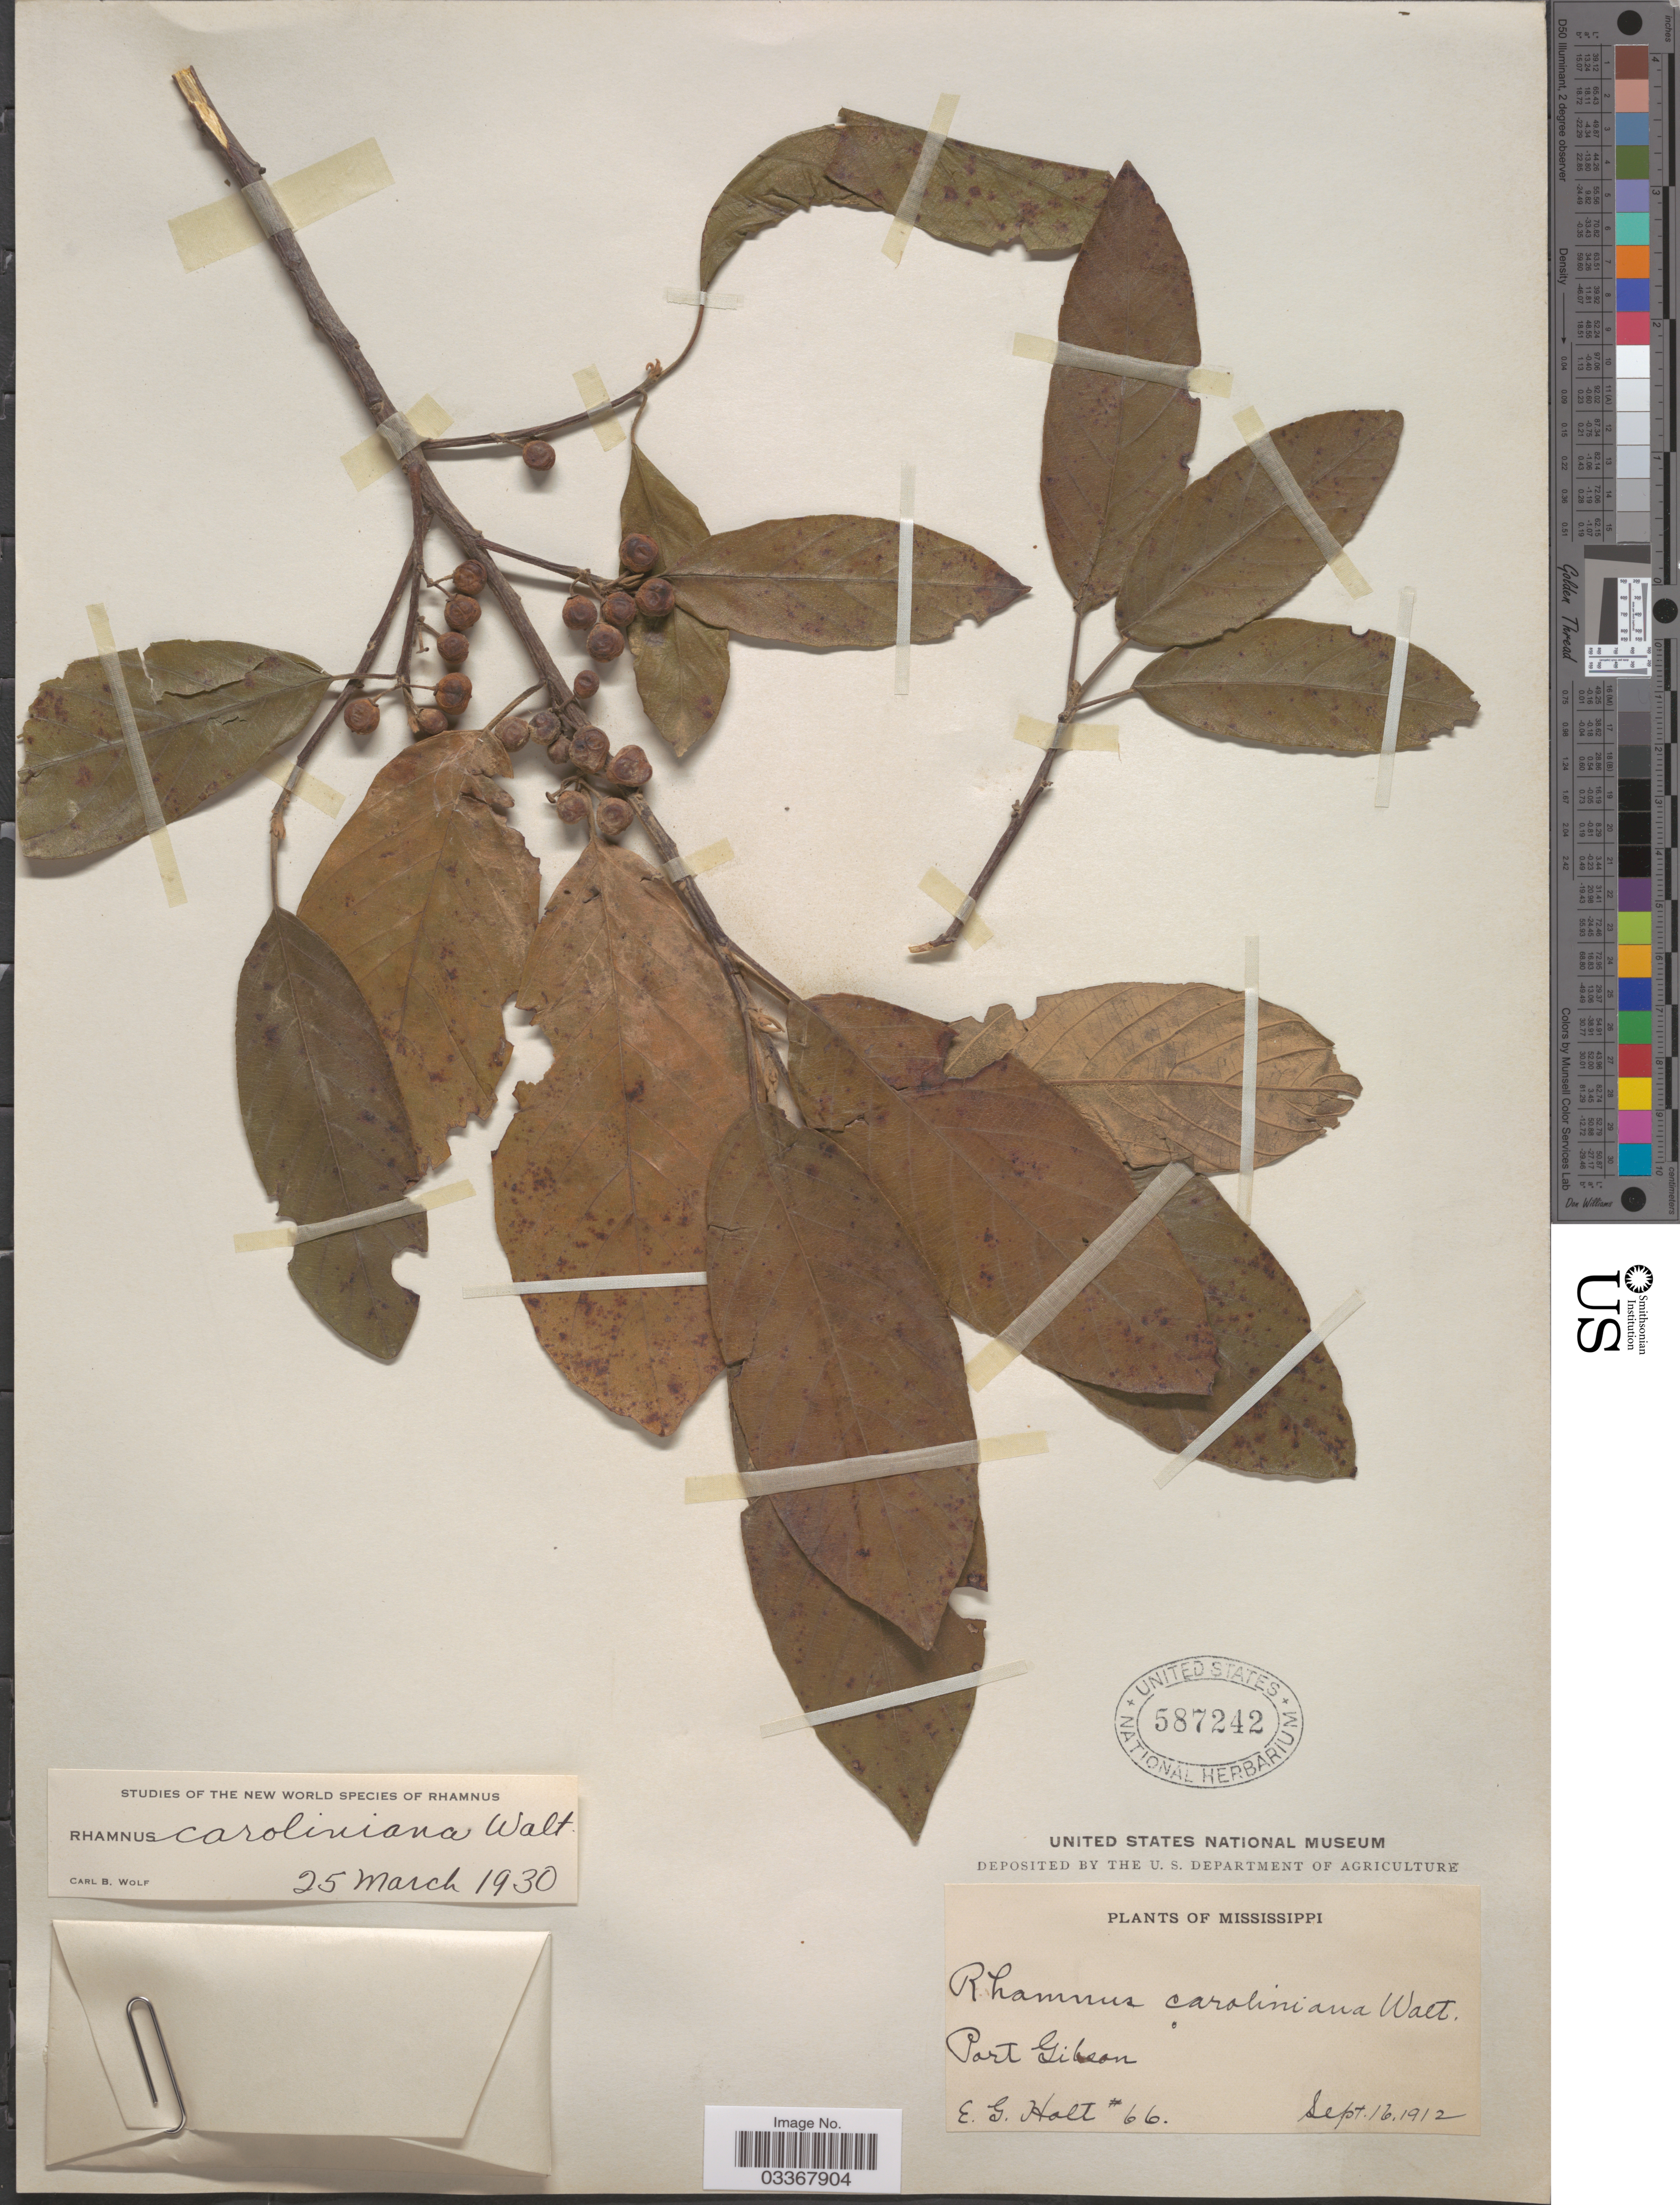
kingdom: Plantae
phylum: Tracheophyta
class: Magnoliopsida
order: Rosales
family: Rhamnaceae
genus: Frangula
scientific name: Frangula caroliniana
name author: (Walter) A. Gray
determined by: Strong, Mark T., (BOT), Smithsonian Institution - National Museum of Natural History (UNITED STATES)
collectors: E. G. Holt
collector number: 66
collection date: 1912-09-16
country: United States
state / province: Mississippi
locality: Port Gibson.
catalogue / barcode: US 587242